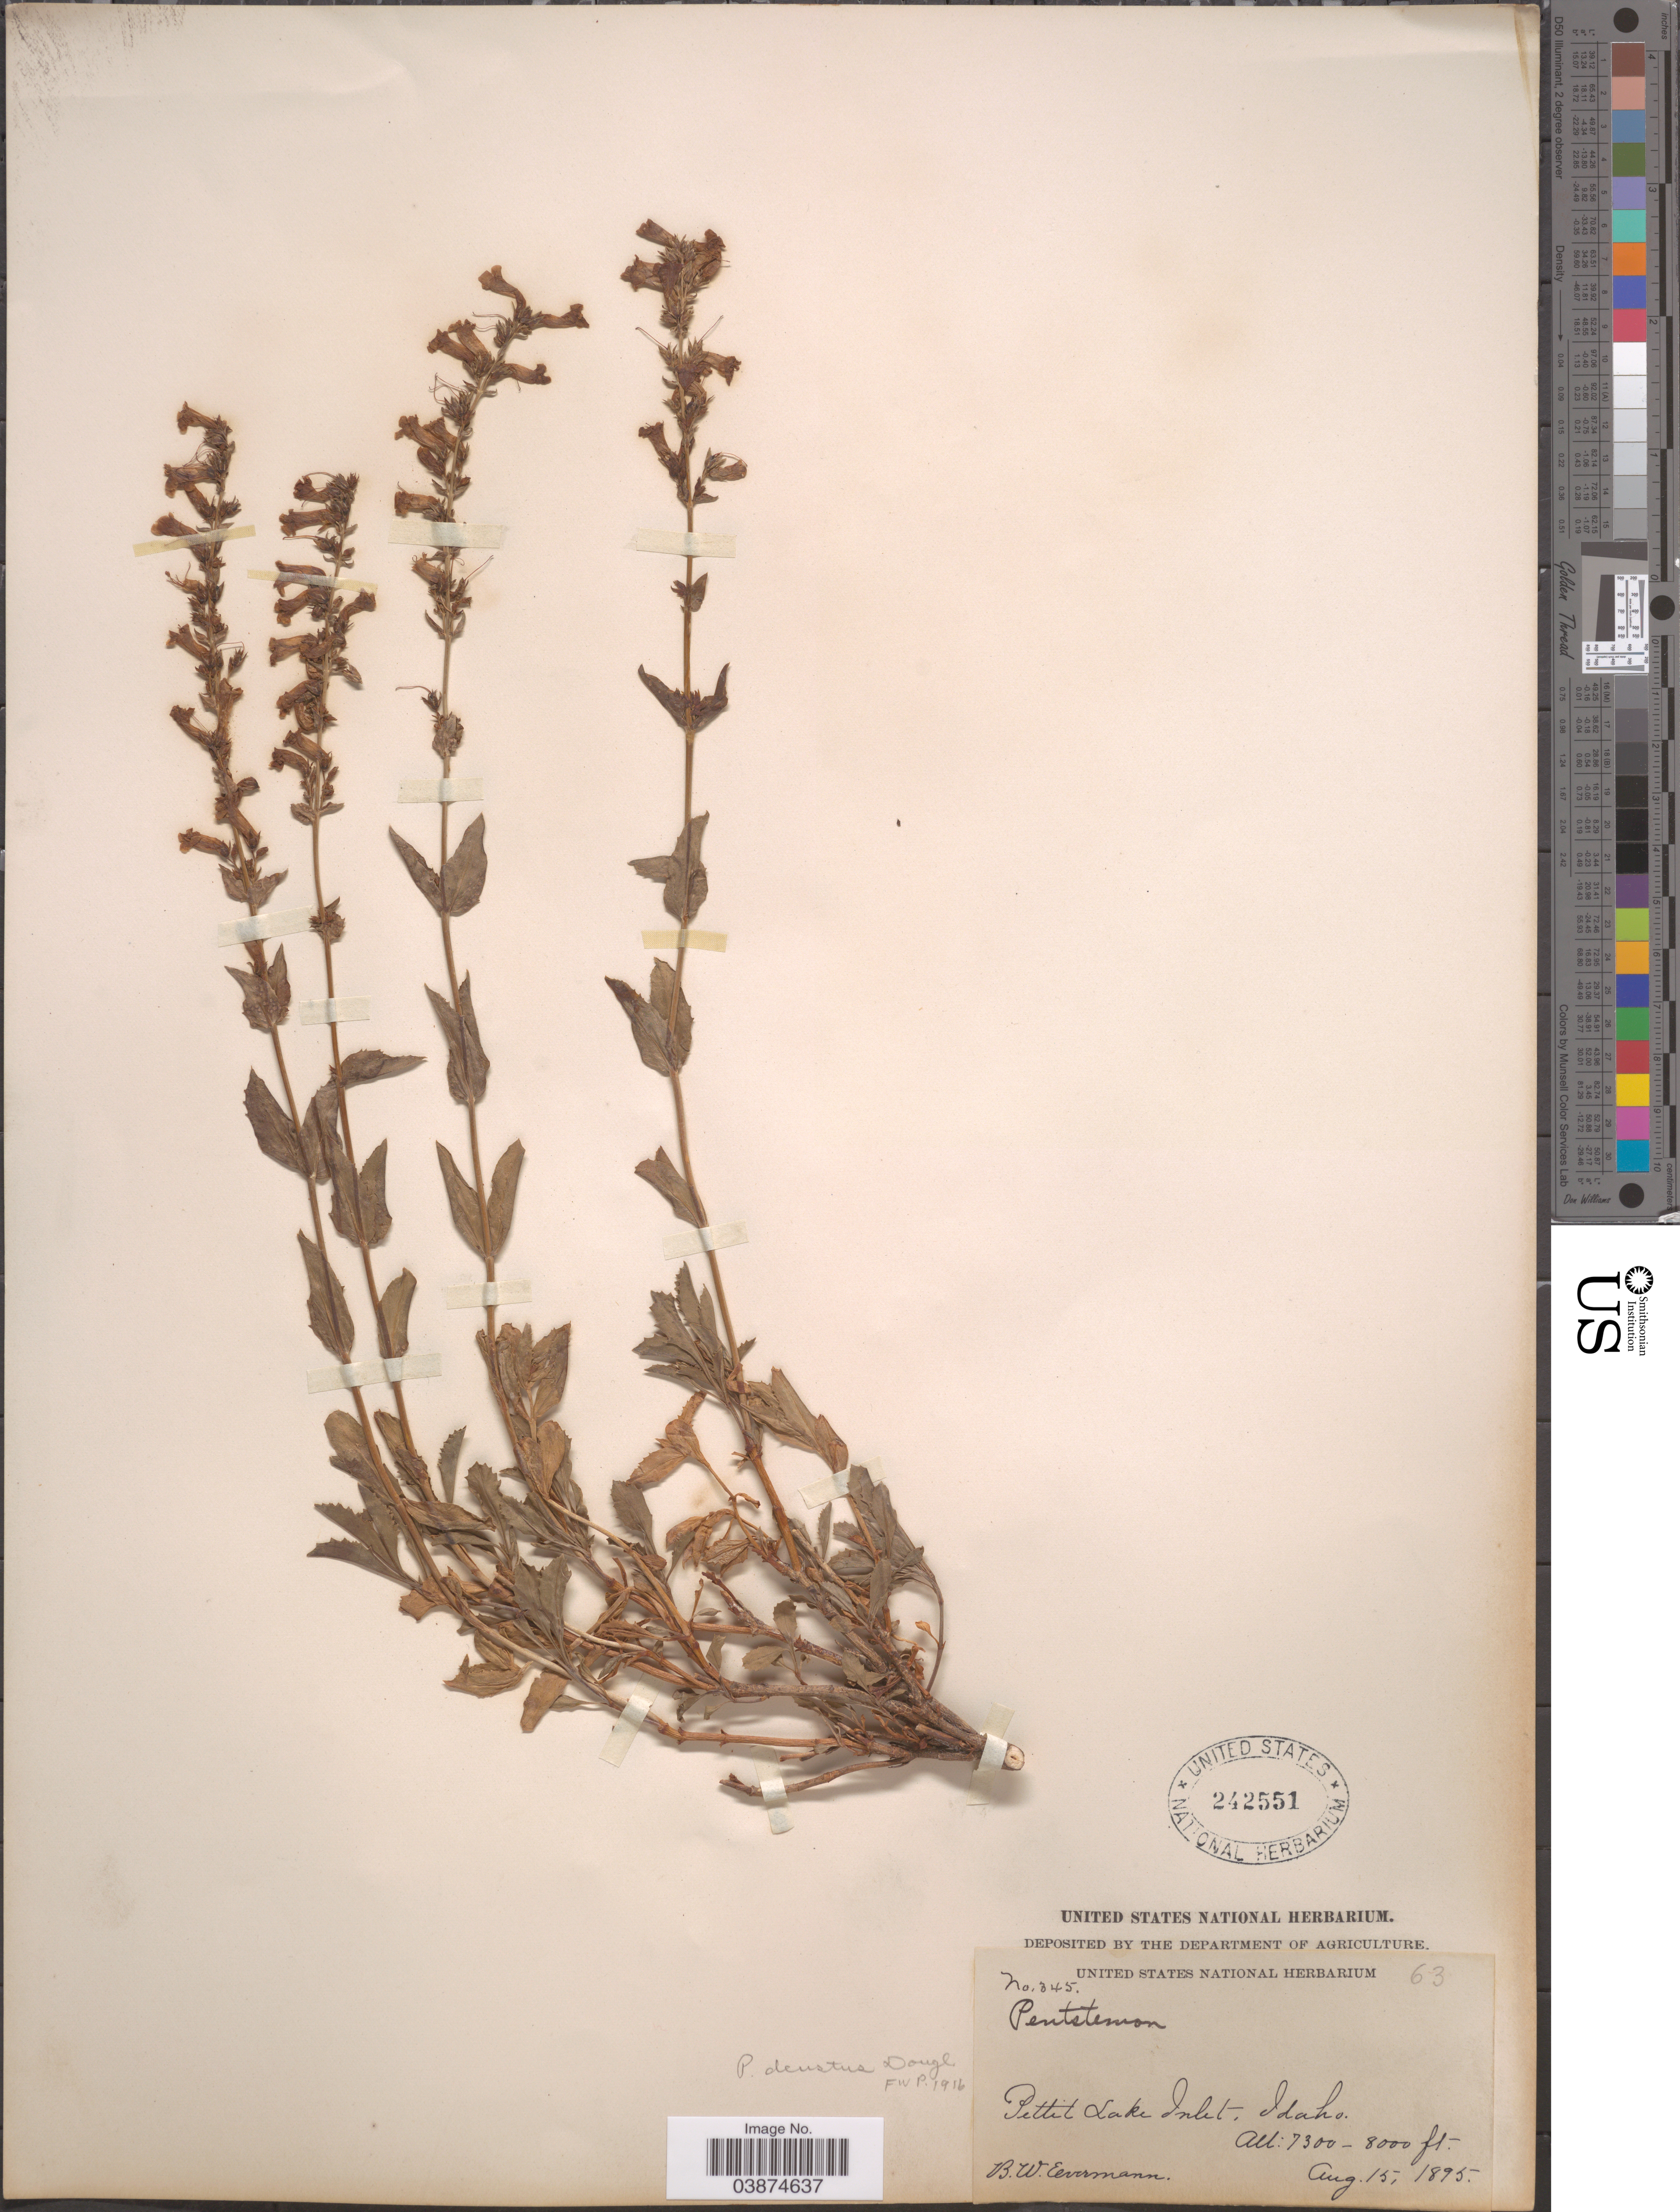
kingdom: Plantae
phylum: Tracheophyta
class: Magnoliopsida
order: Lamiales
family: Plantaginaceae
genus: Penstemon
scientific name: Penstemon deustus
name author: Douglas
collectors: B. W. Evermann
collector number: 345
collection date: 1895-08-15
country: United States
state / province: Idaho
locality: Petit Lake Inlet.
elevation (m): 2225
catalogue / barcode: US 242551